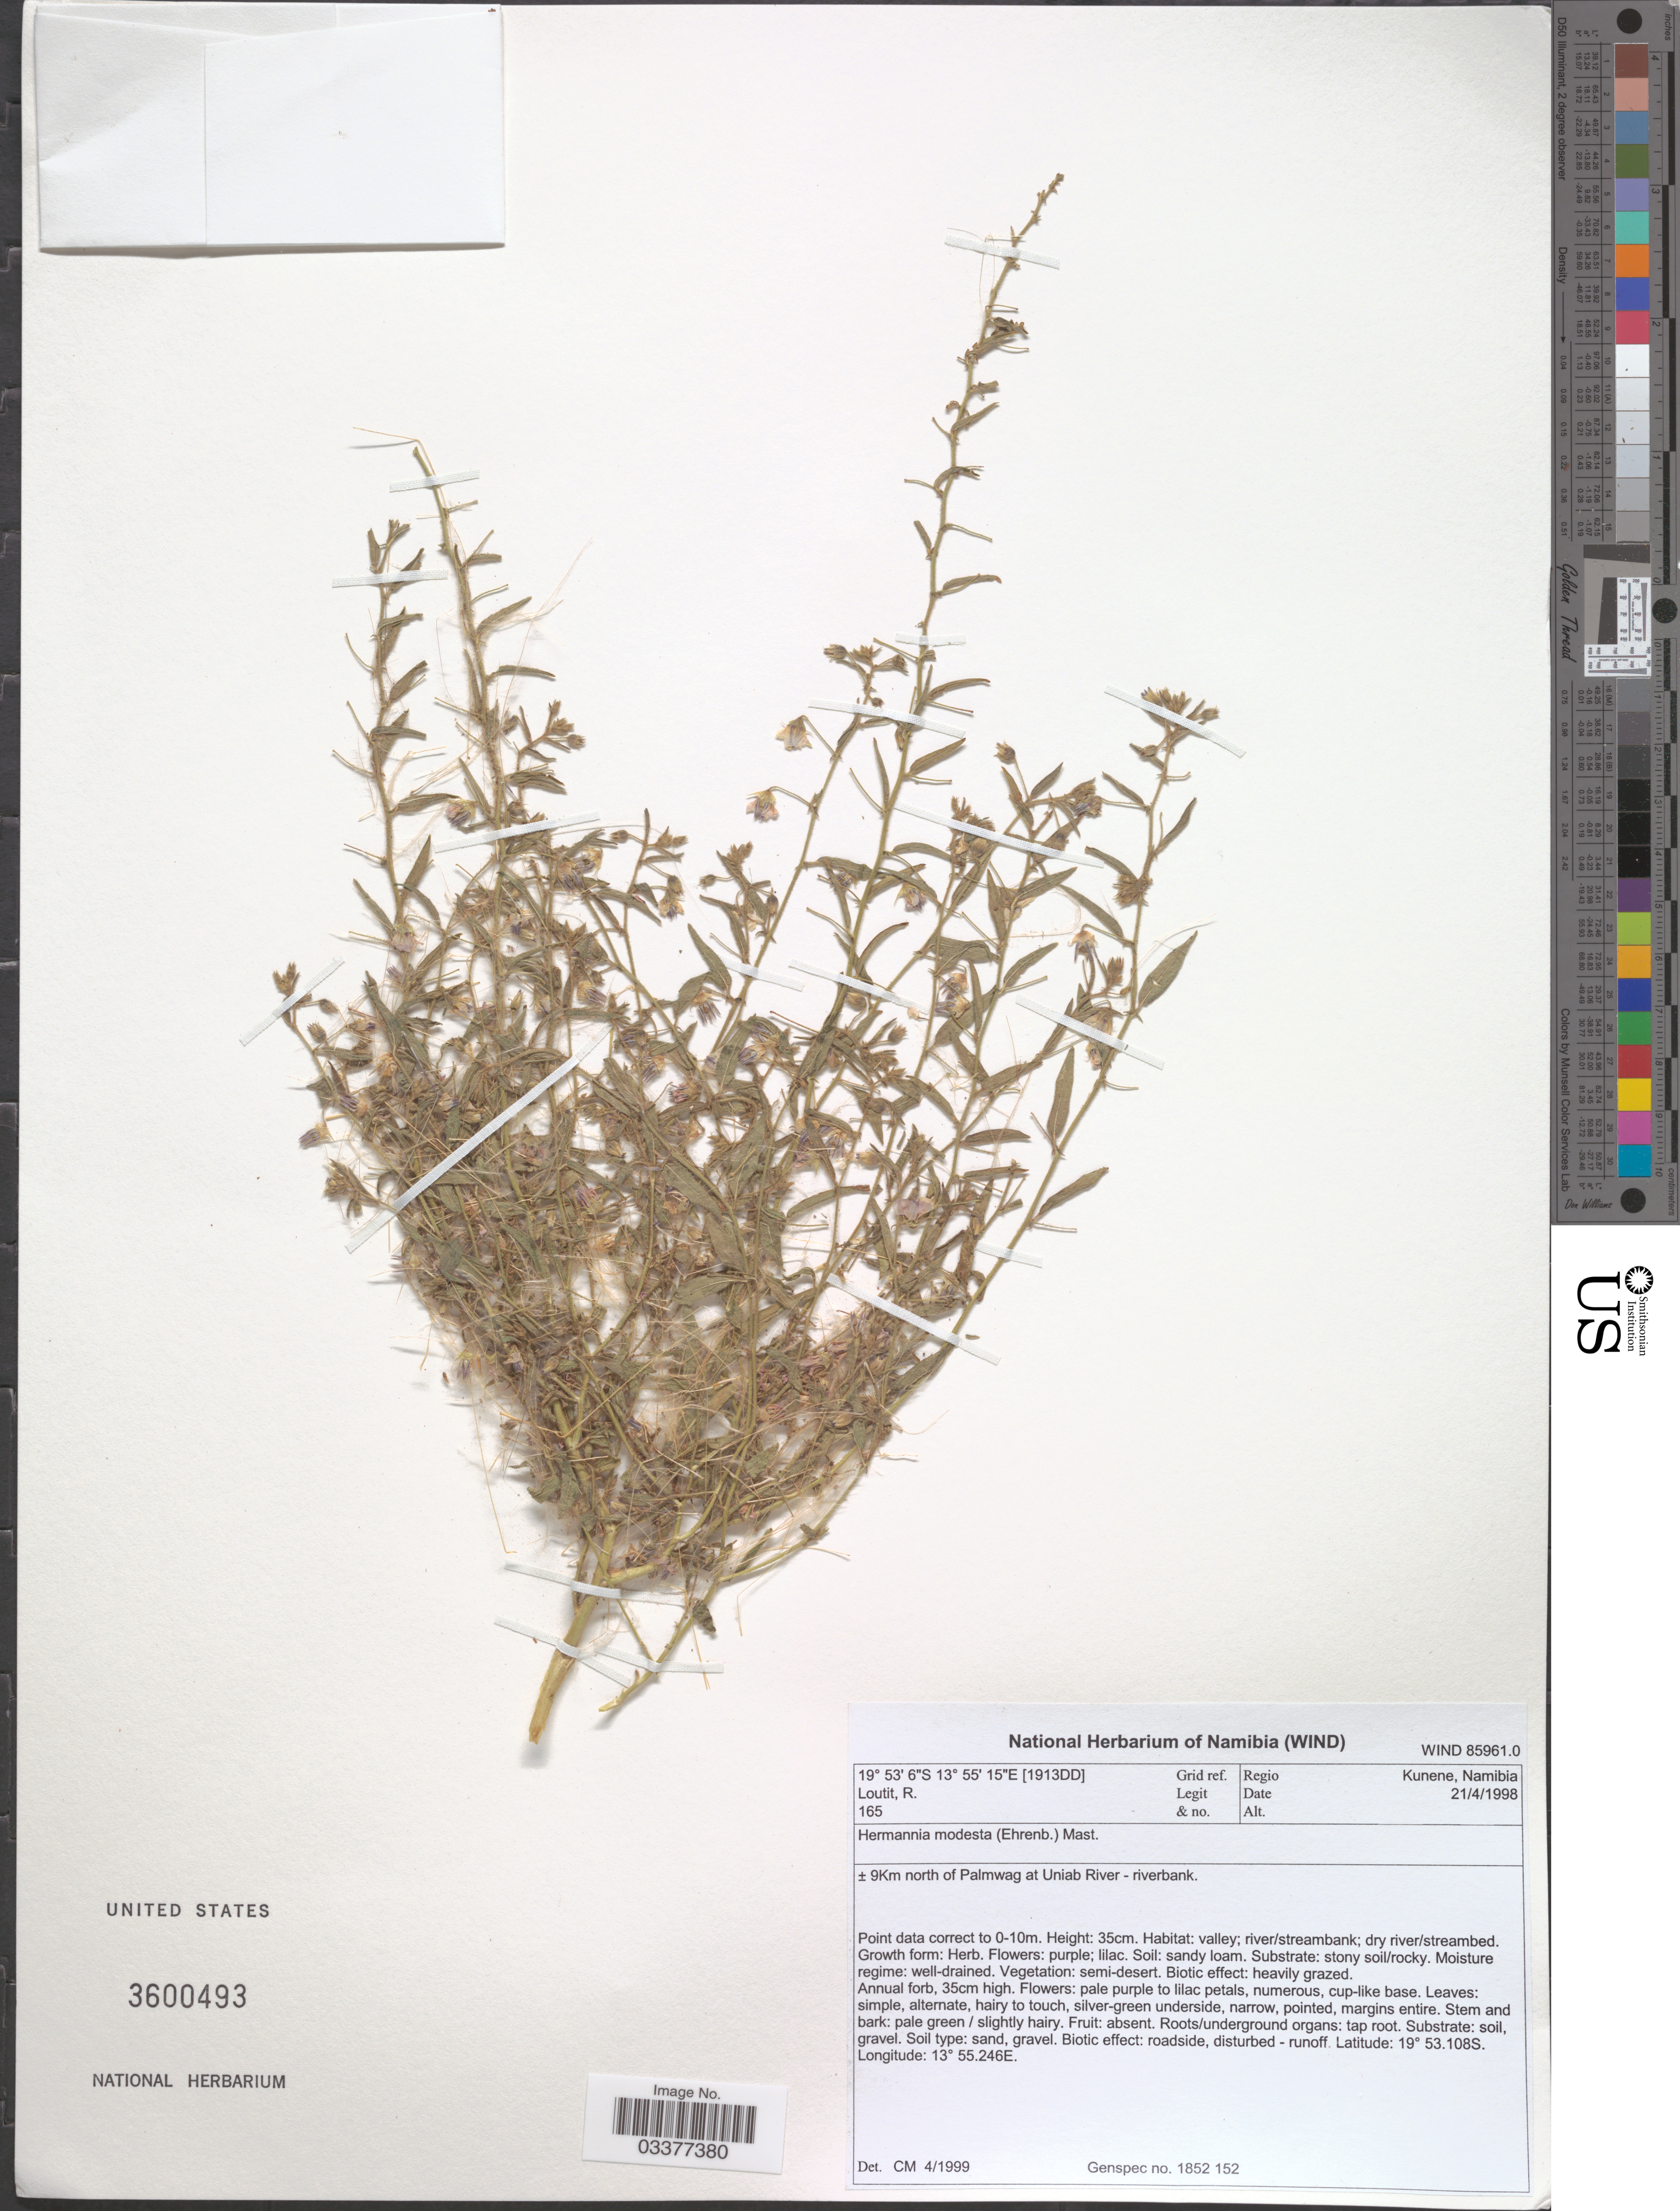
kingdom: Plantae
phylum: Tracheophyta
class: Magnoliopsida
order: Malvales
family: Malvaceae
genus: Hermannia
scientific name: Hermannia modesta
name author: (Ehrenb.) Mast.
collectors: R. Loutit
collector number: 165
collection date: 1998-04-21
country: Namibia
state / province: Kunene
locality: Grid ref. [1913DD]. Regio Kunene, Namibia. ± 9Km north of Palmwag at Uniab River - riverbank.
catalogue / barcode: US 3600493